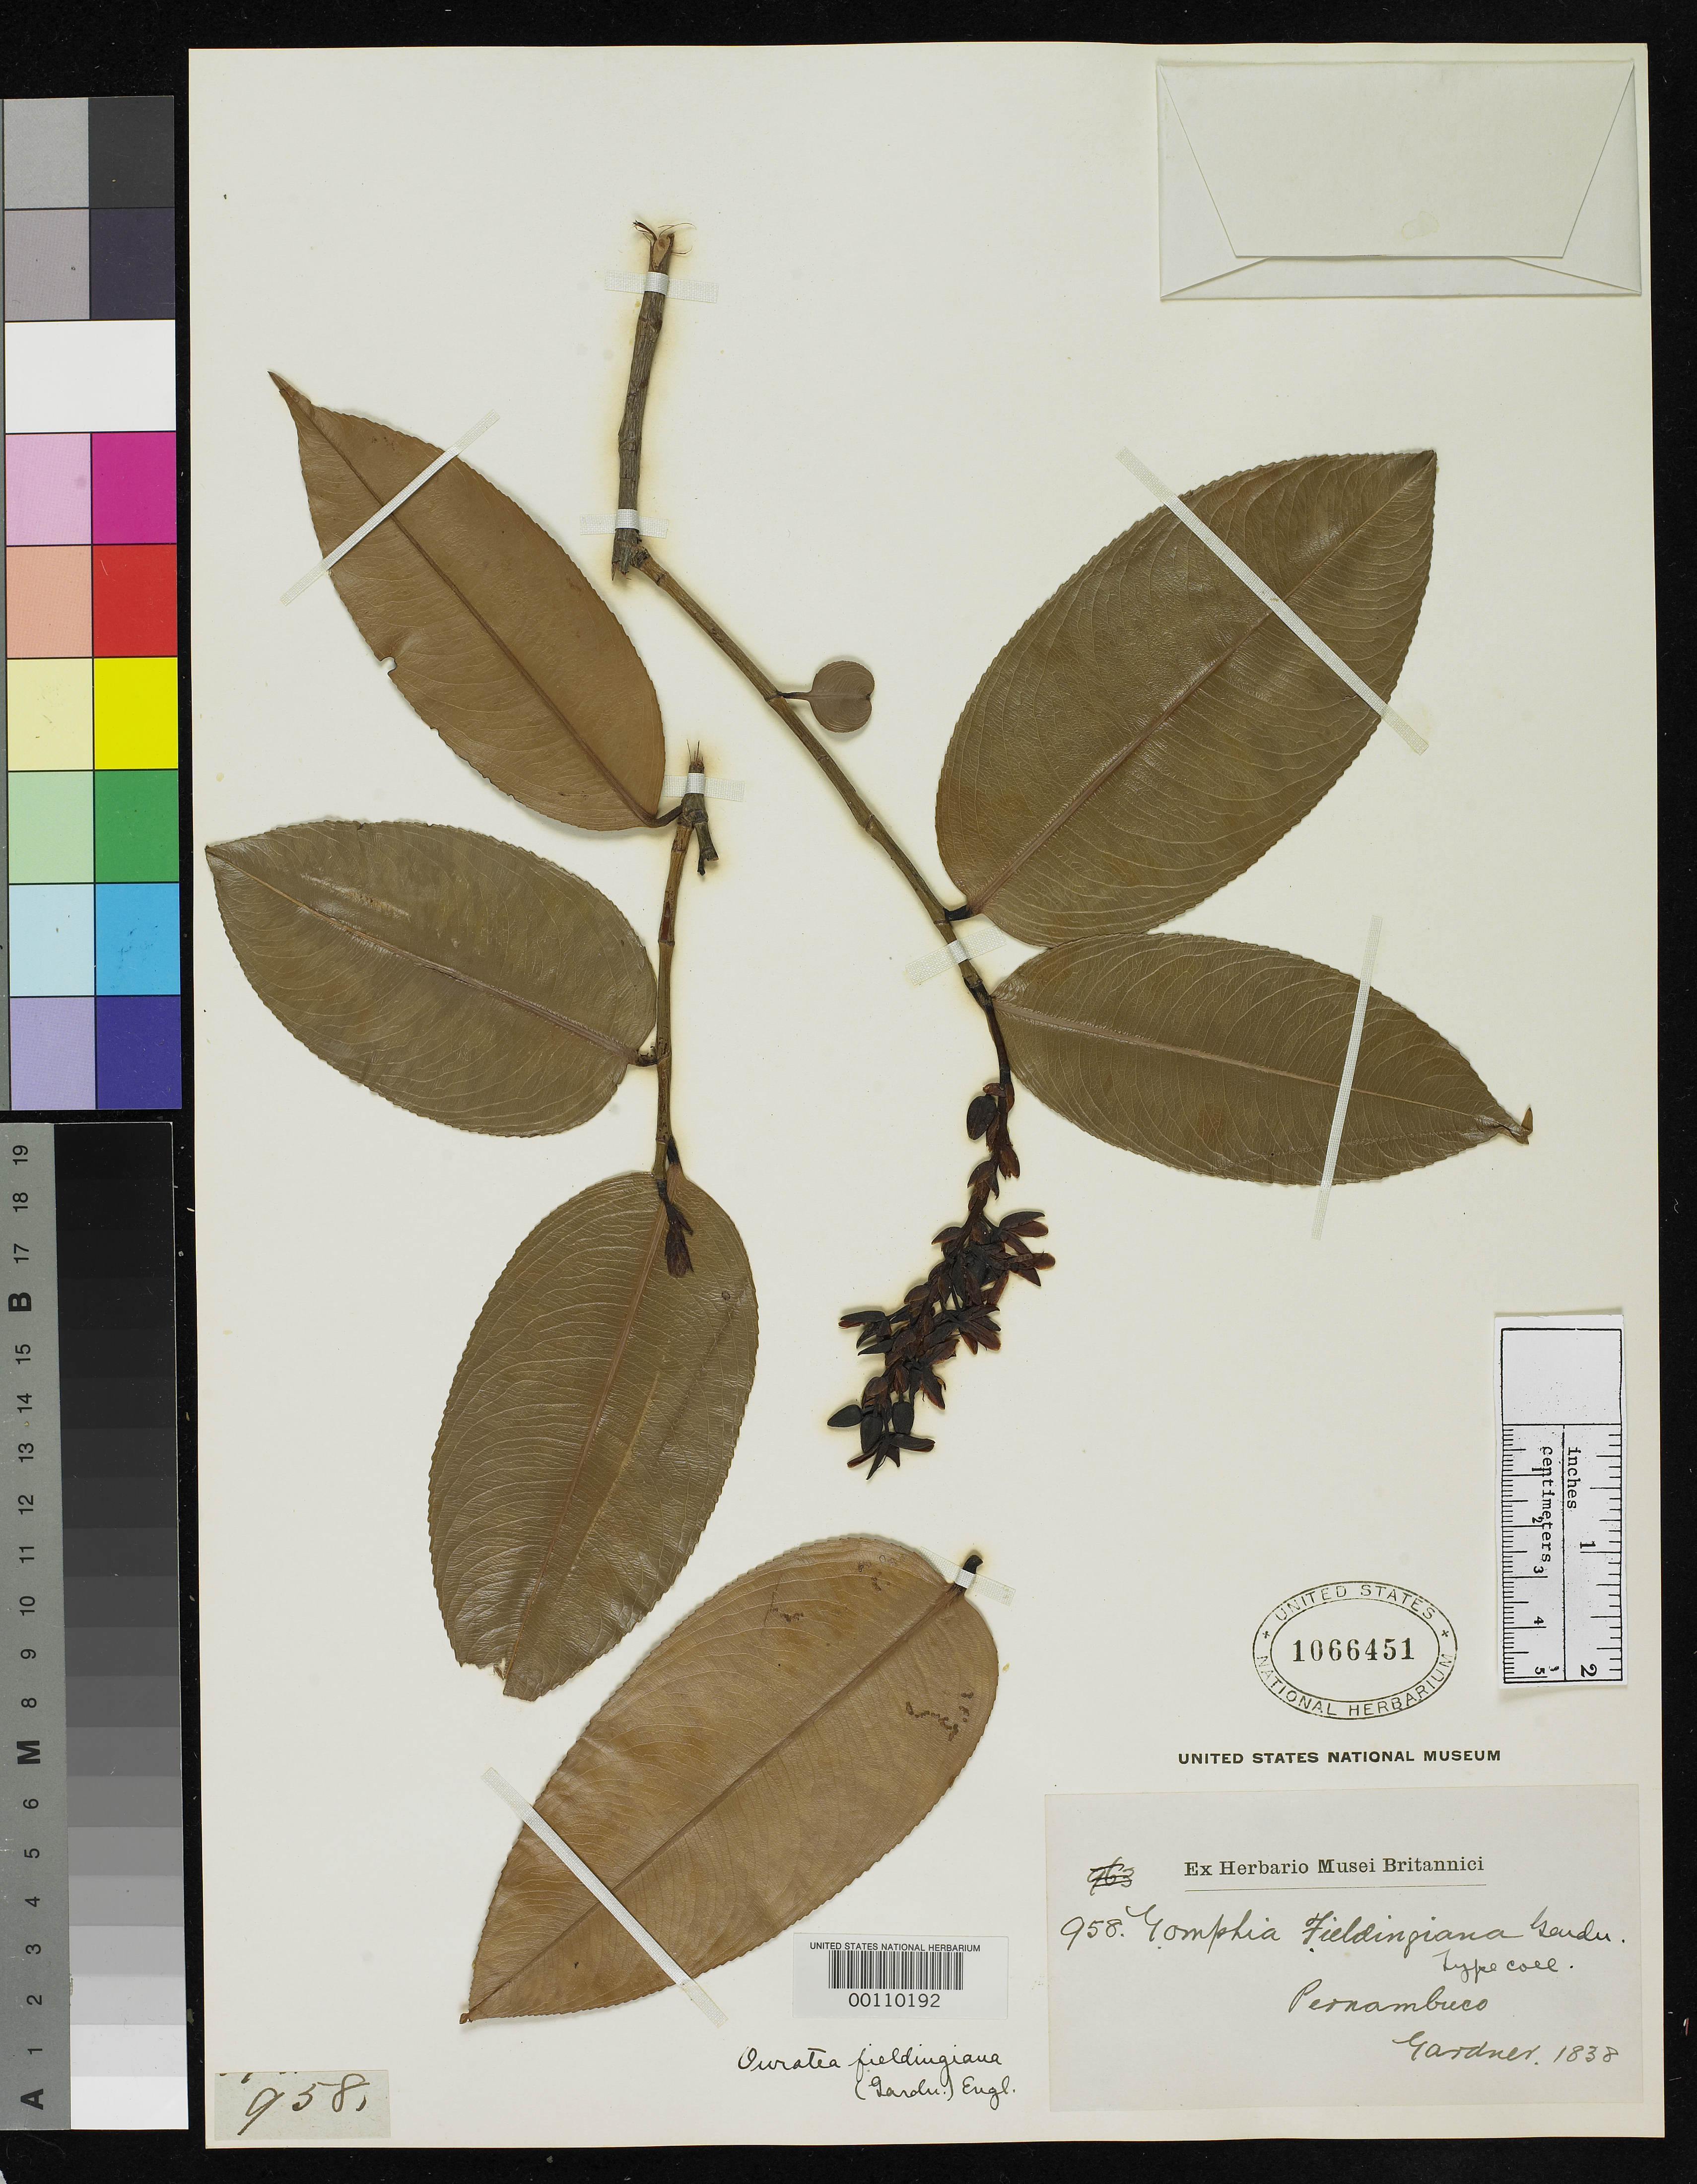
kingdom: Plantae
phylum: Tracheophyta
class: Magnoliopsida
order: Malpighiales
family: Ochnaceae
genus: Gomphia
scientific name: Gomphia fieldingiana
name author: Gardner in Fielding & Gardner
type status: Type Collection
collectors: G. Gardner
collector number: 958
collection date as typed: Dec 1837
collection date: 1837-12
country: Brazil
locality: Pernambuco.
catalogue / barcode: US 1066451